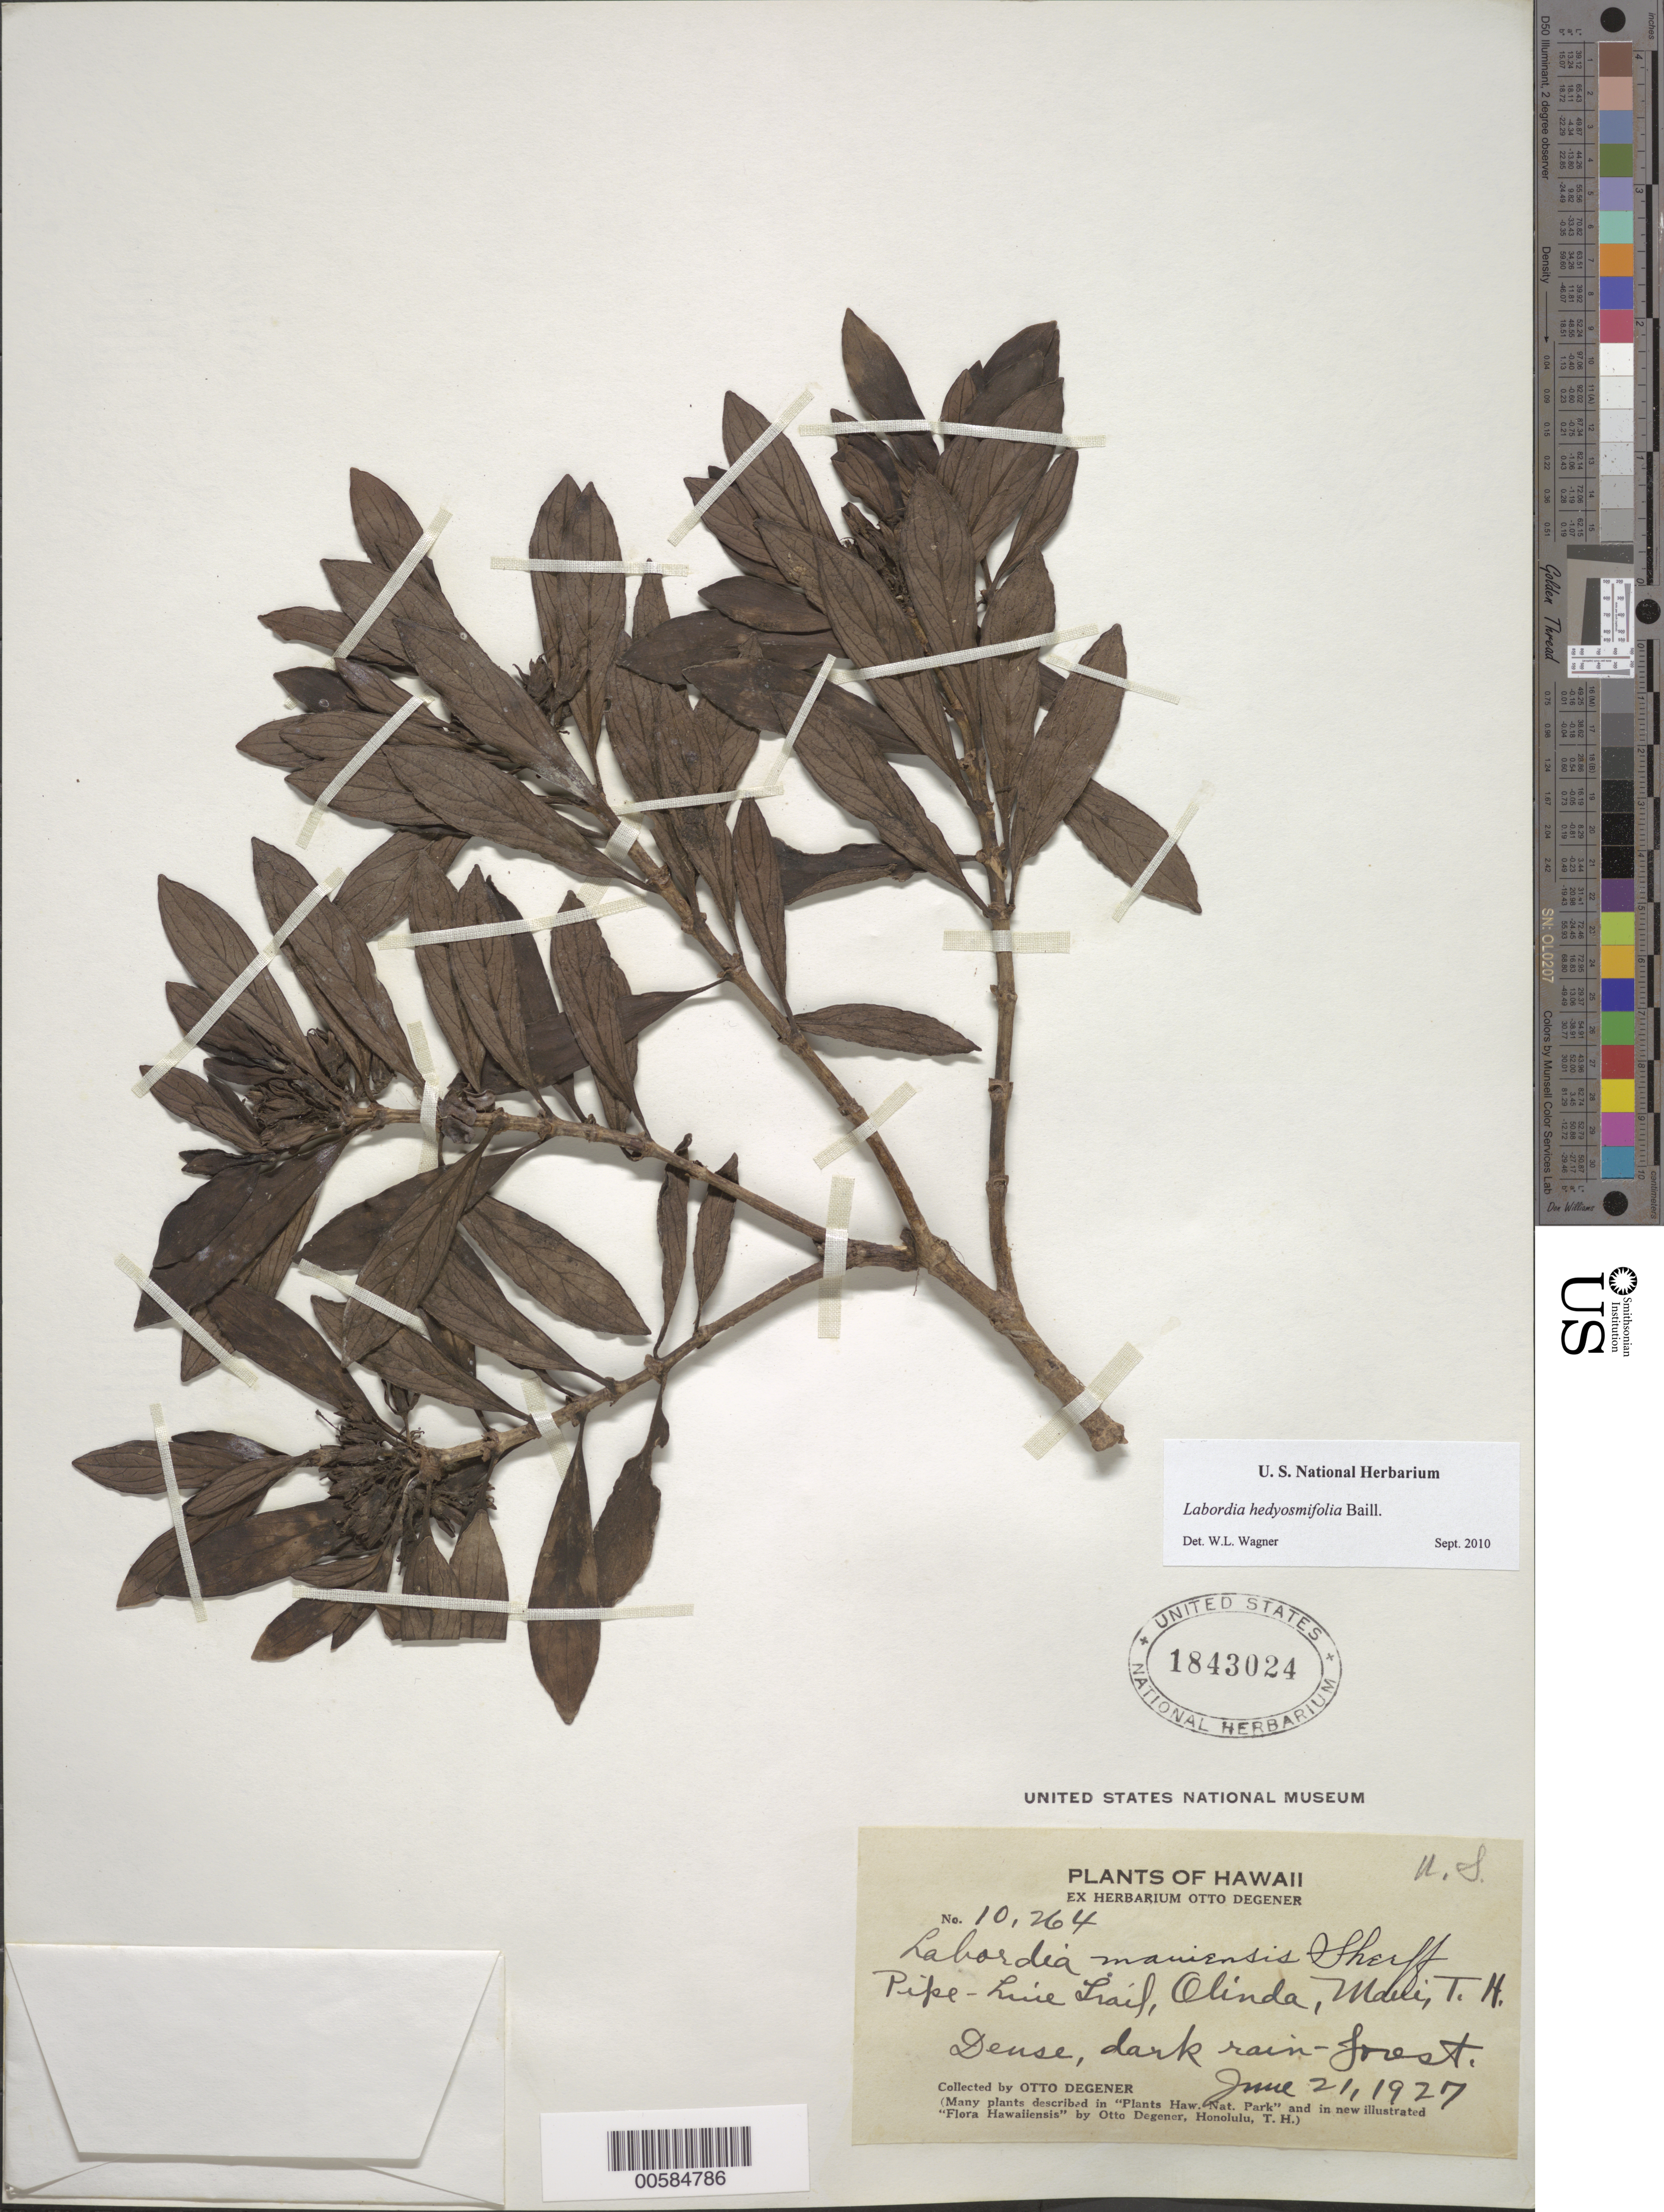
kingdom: Plantae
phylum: Tracheophyta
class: Magnoliopsida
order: Gentianales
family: Loganiaceae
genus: Geniostoma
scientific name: Geniostoma hedyosmifolium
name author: (Baill.) Byng & Christenh.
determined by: Wagner, W. L., (BOT), Smithsonian Institution - National Museum of Natural History (UNITED STATES)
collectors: O. Degener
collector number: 10264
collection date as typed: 21 Jun 1927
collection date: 1927-06-21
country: United States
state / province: Hawaii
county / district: Maui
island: Maui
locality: Pipe-Line Trail, Olinda.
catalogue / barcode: US 1843024